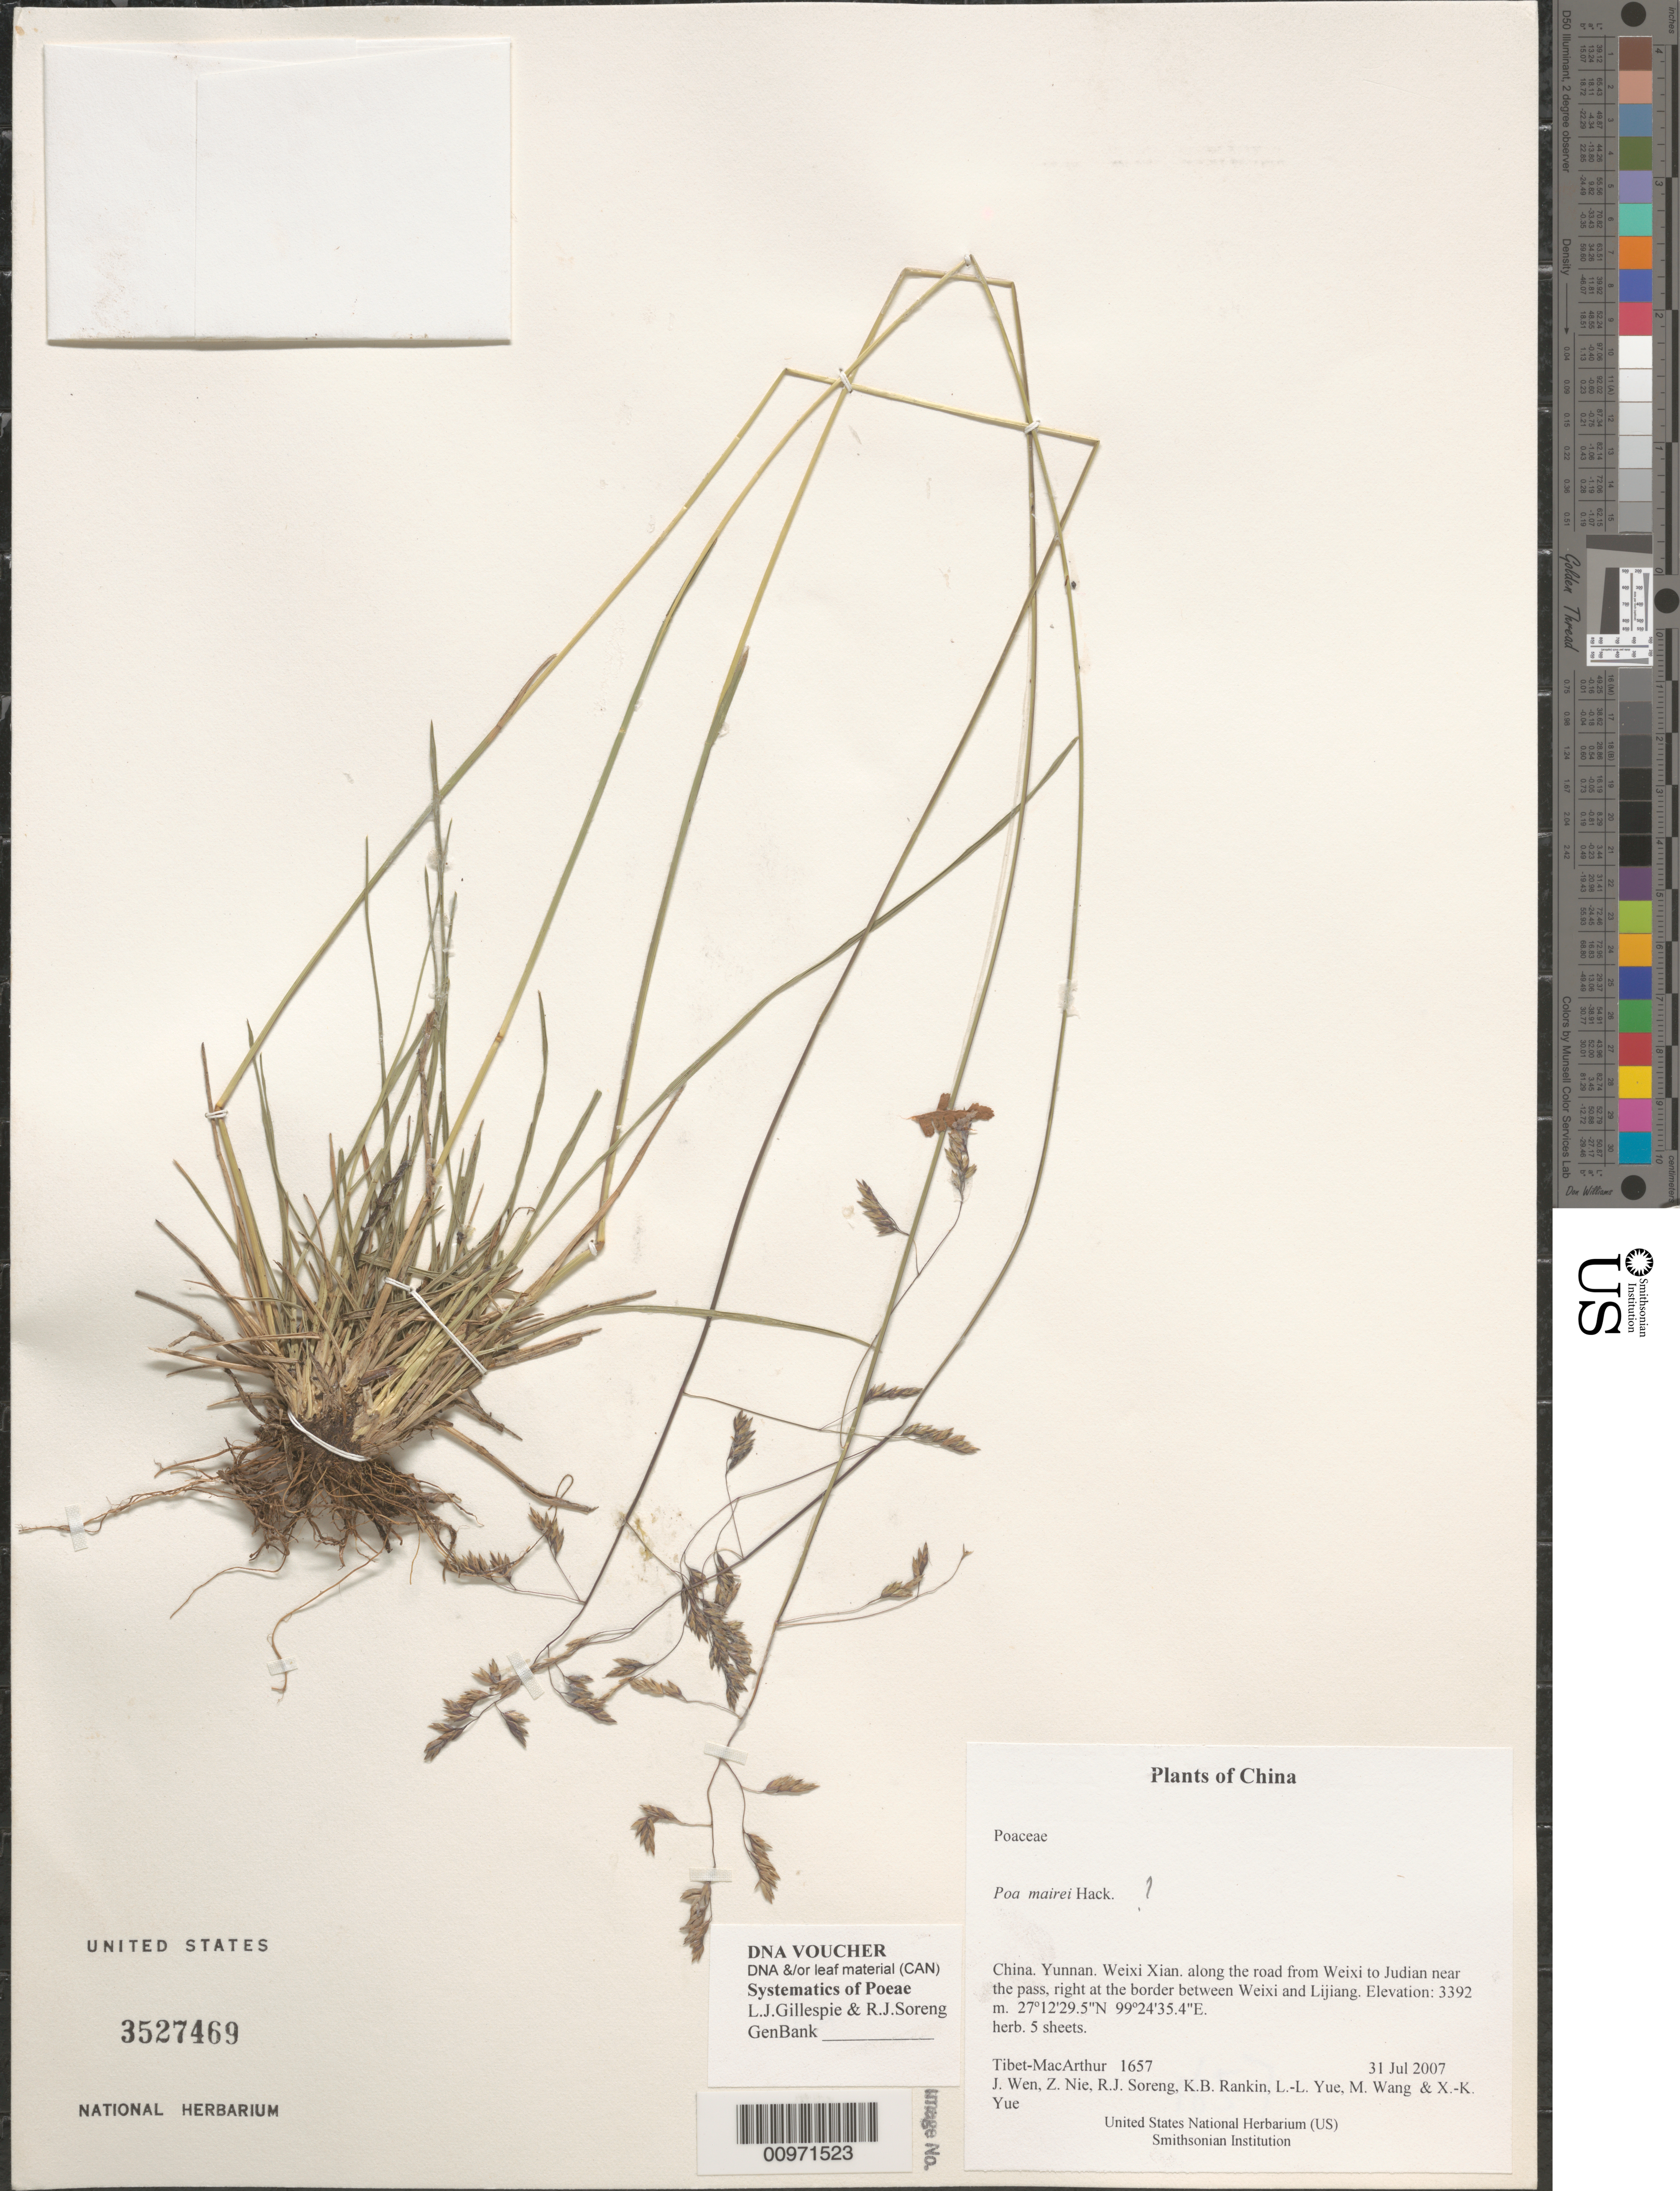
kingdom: Plantae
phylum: Tracheophyta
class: Liliopsida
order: Poales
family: Poaceae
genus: Poa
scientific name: Poa mairei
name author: Hack.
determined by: Soreng, Robert J., Research Associate (BOT), Smithsonian Institution - National Museum of Natural History (UNITED STATES)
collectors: Tibet-MacArthur, J. Wen, Z. Nie, R. J. Soreng, K. Rankin, L. Yue, M. Wang & X. Yue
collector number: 1657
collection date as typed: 31 Jul 2007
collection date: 2007-07-31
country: China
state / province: Yunnan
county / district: Weixi Xian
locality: along the road from Weixi to Judian near the pass, right at the border between Weixi and Lijiang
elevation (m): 3392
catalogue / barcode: US 3527469